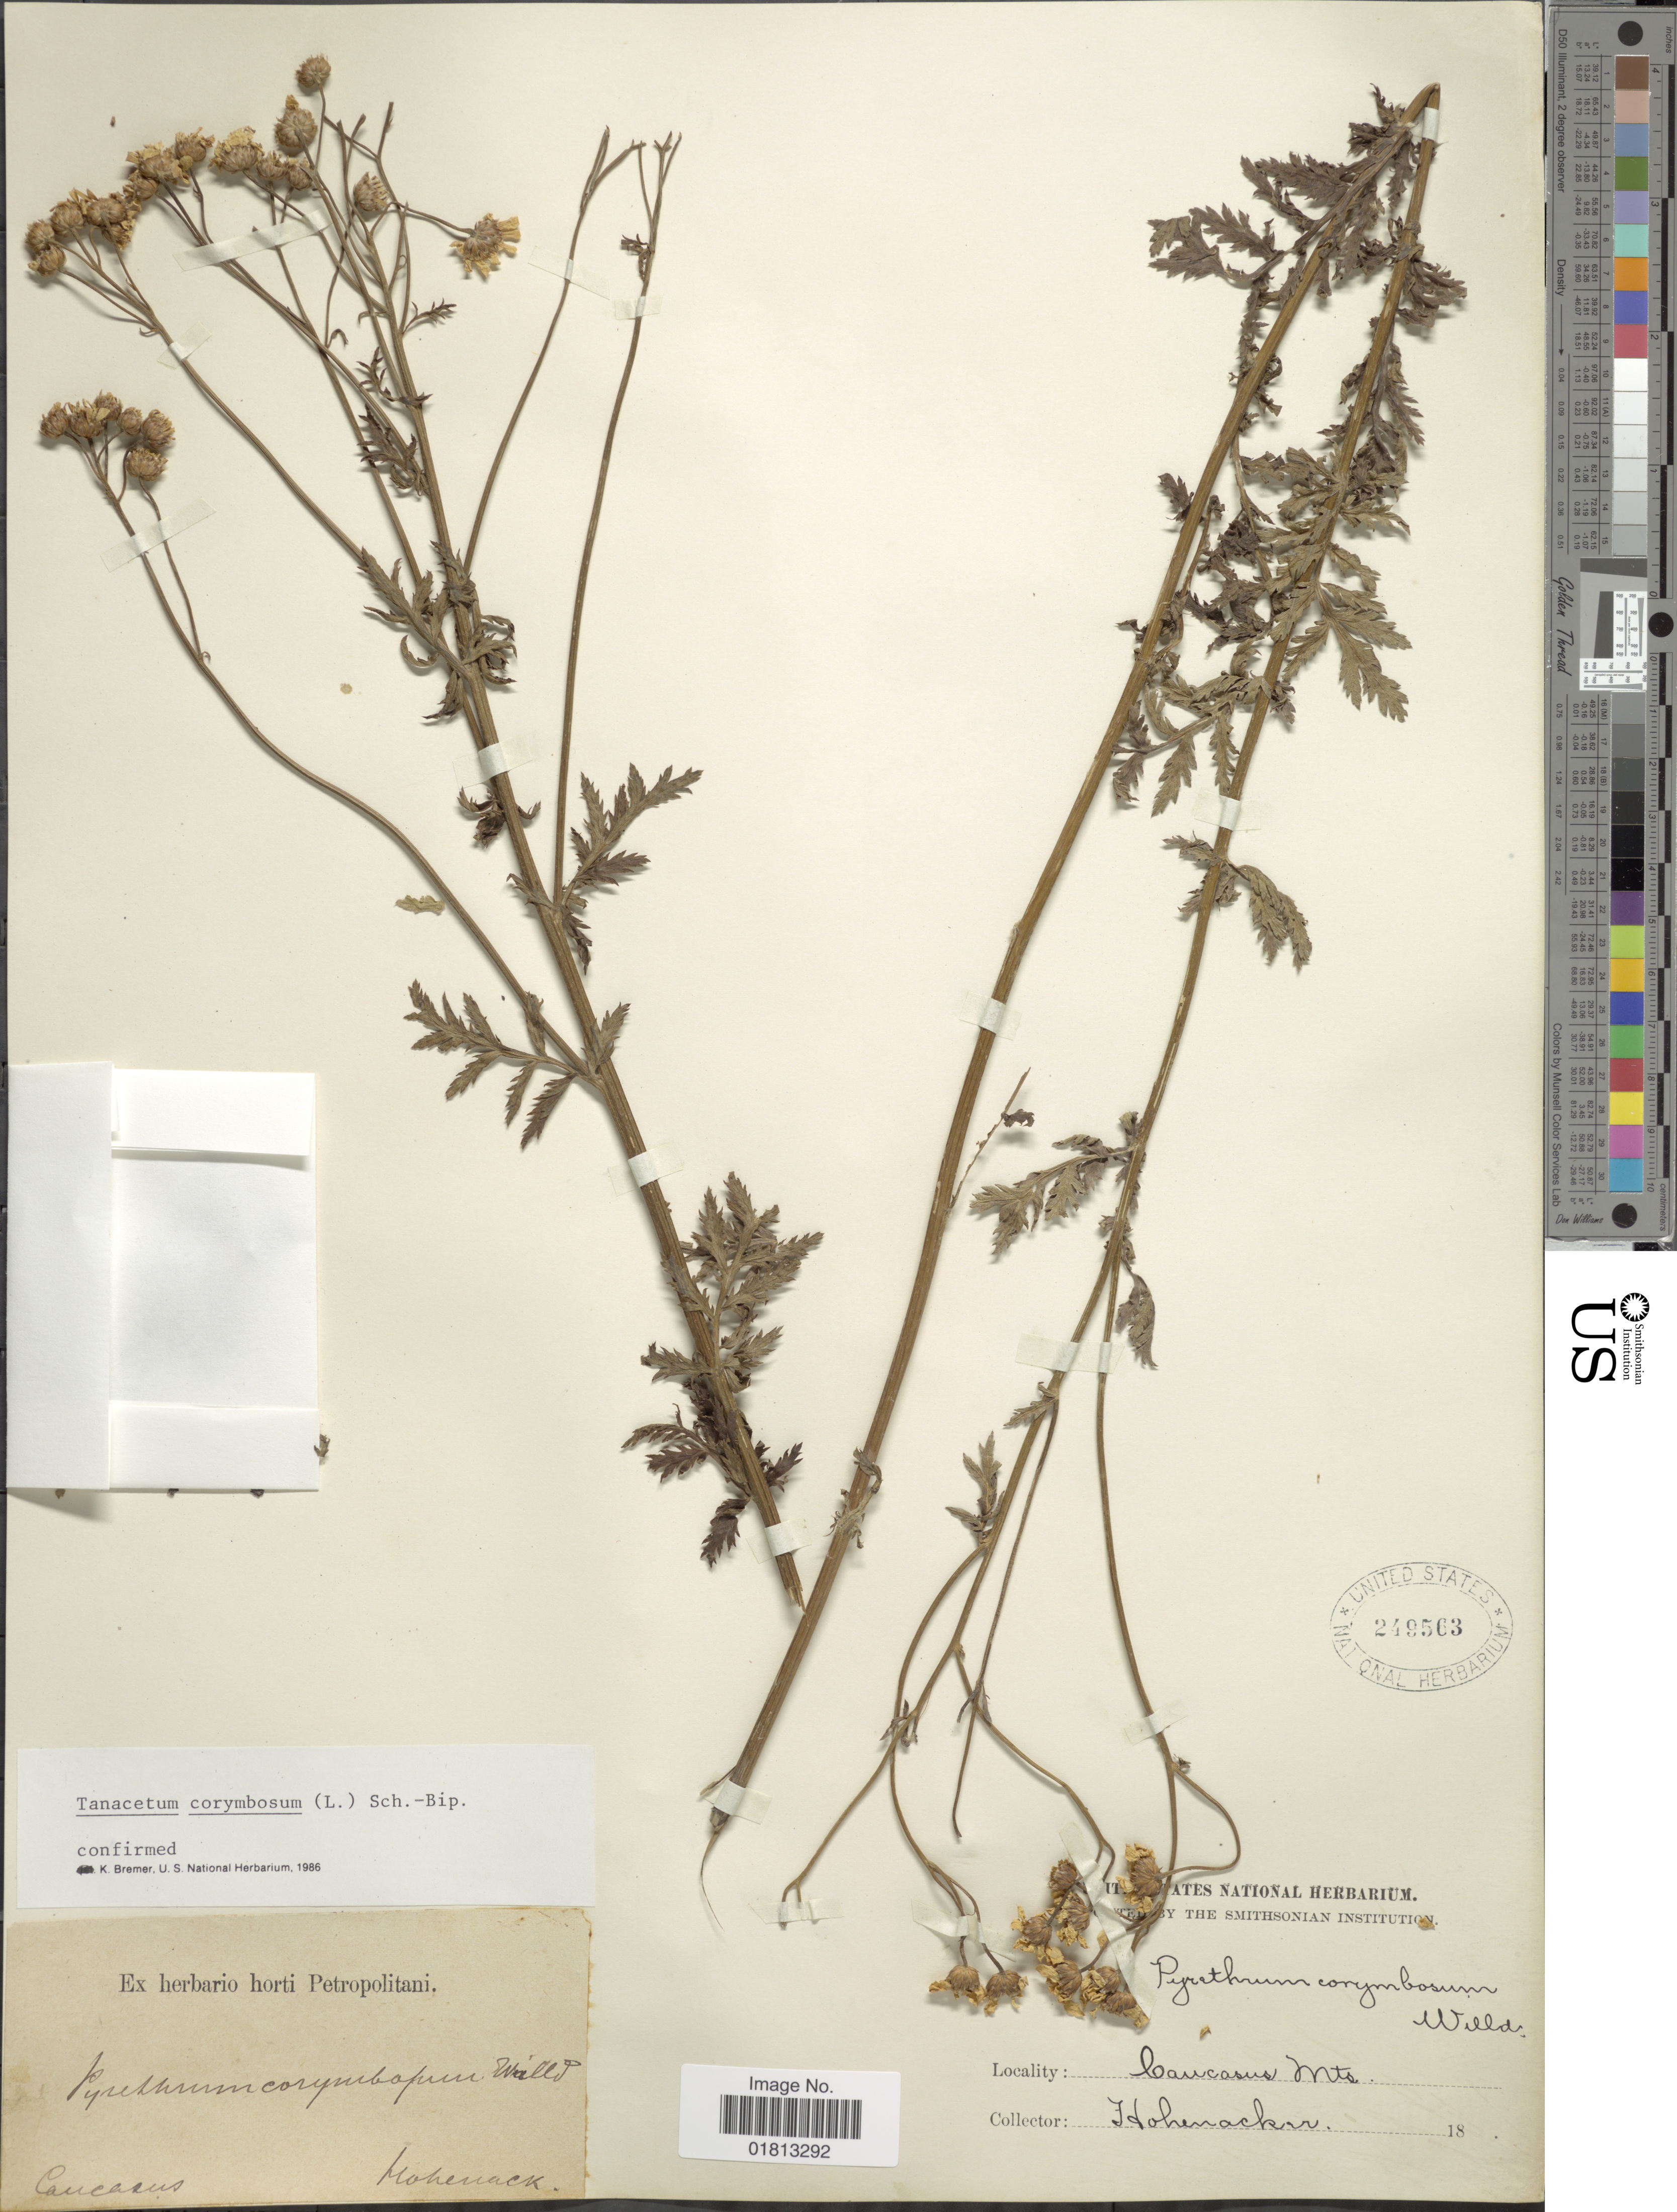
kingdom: Plantae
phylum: Tracheophyta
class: Magnoliopsida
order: Asterales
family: Asteraceae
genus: Tanacetum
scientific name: Tanacetum corymbosum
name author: (L.) Sch. Bip.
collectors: Hohenacker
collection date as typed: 18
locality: Caucasus Mts.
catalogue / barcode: US 249563